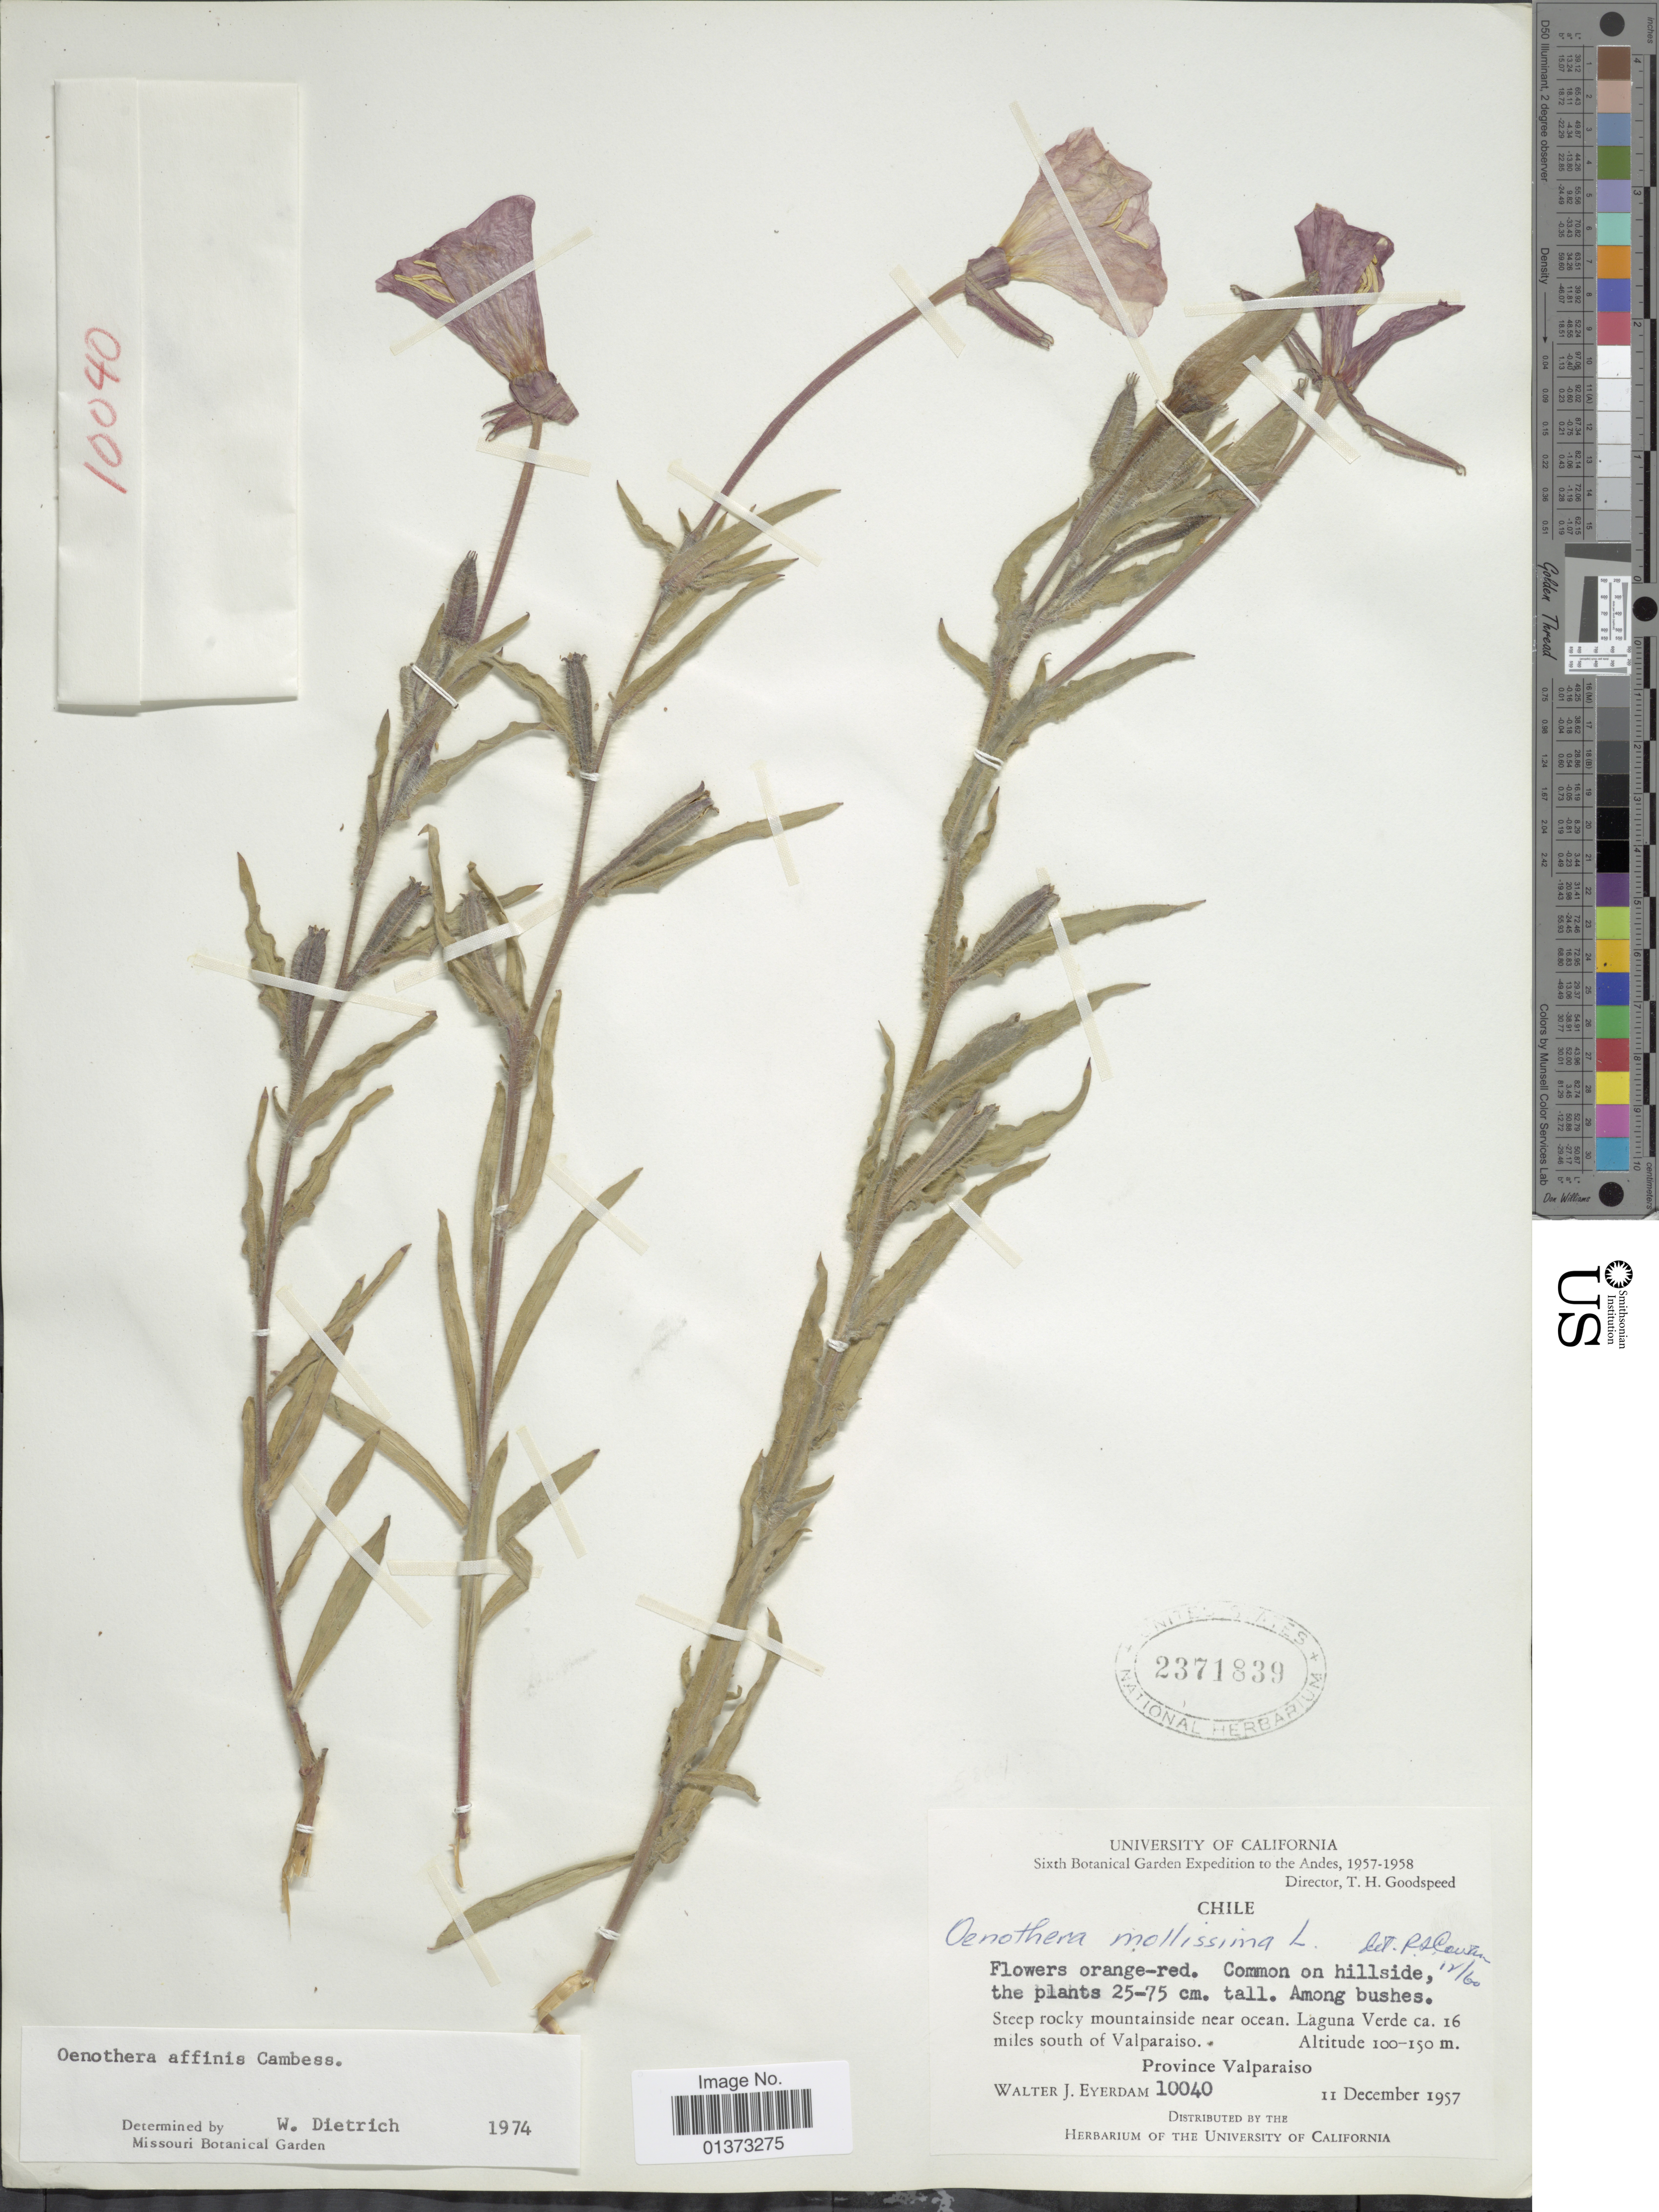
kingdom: Plantae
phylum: Tracheophyta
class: Magnoliopsida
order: Myrtales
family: Onagraceae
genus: Oenothera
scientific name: Oenothera affinis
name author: Cambess.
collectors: W. J. Eyerdam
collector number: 10040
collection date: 1957-12-11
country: Chile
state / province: Valparaíso (V)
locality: Steep rocky mountainside near ocean. Laguna Verde ca. 16 miles south of Valparaiso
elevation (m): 100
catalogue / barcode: US 2371839